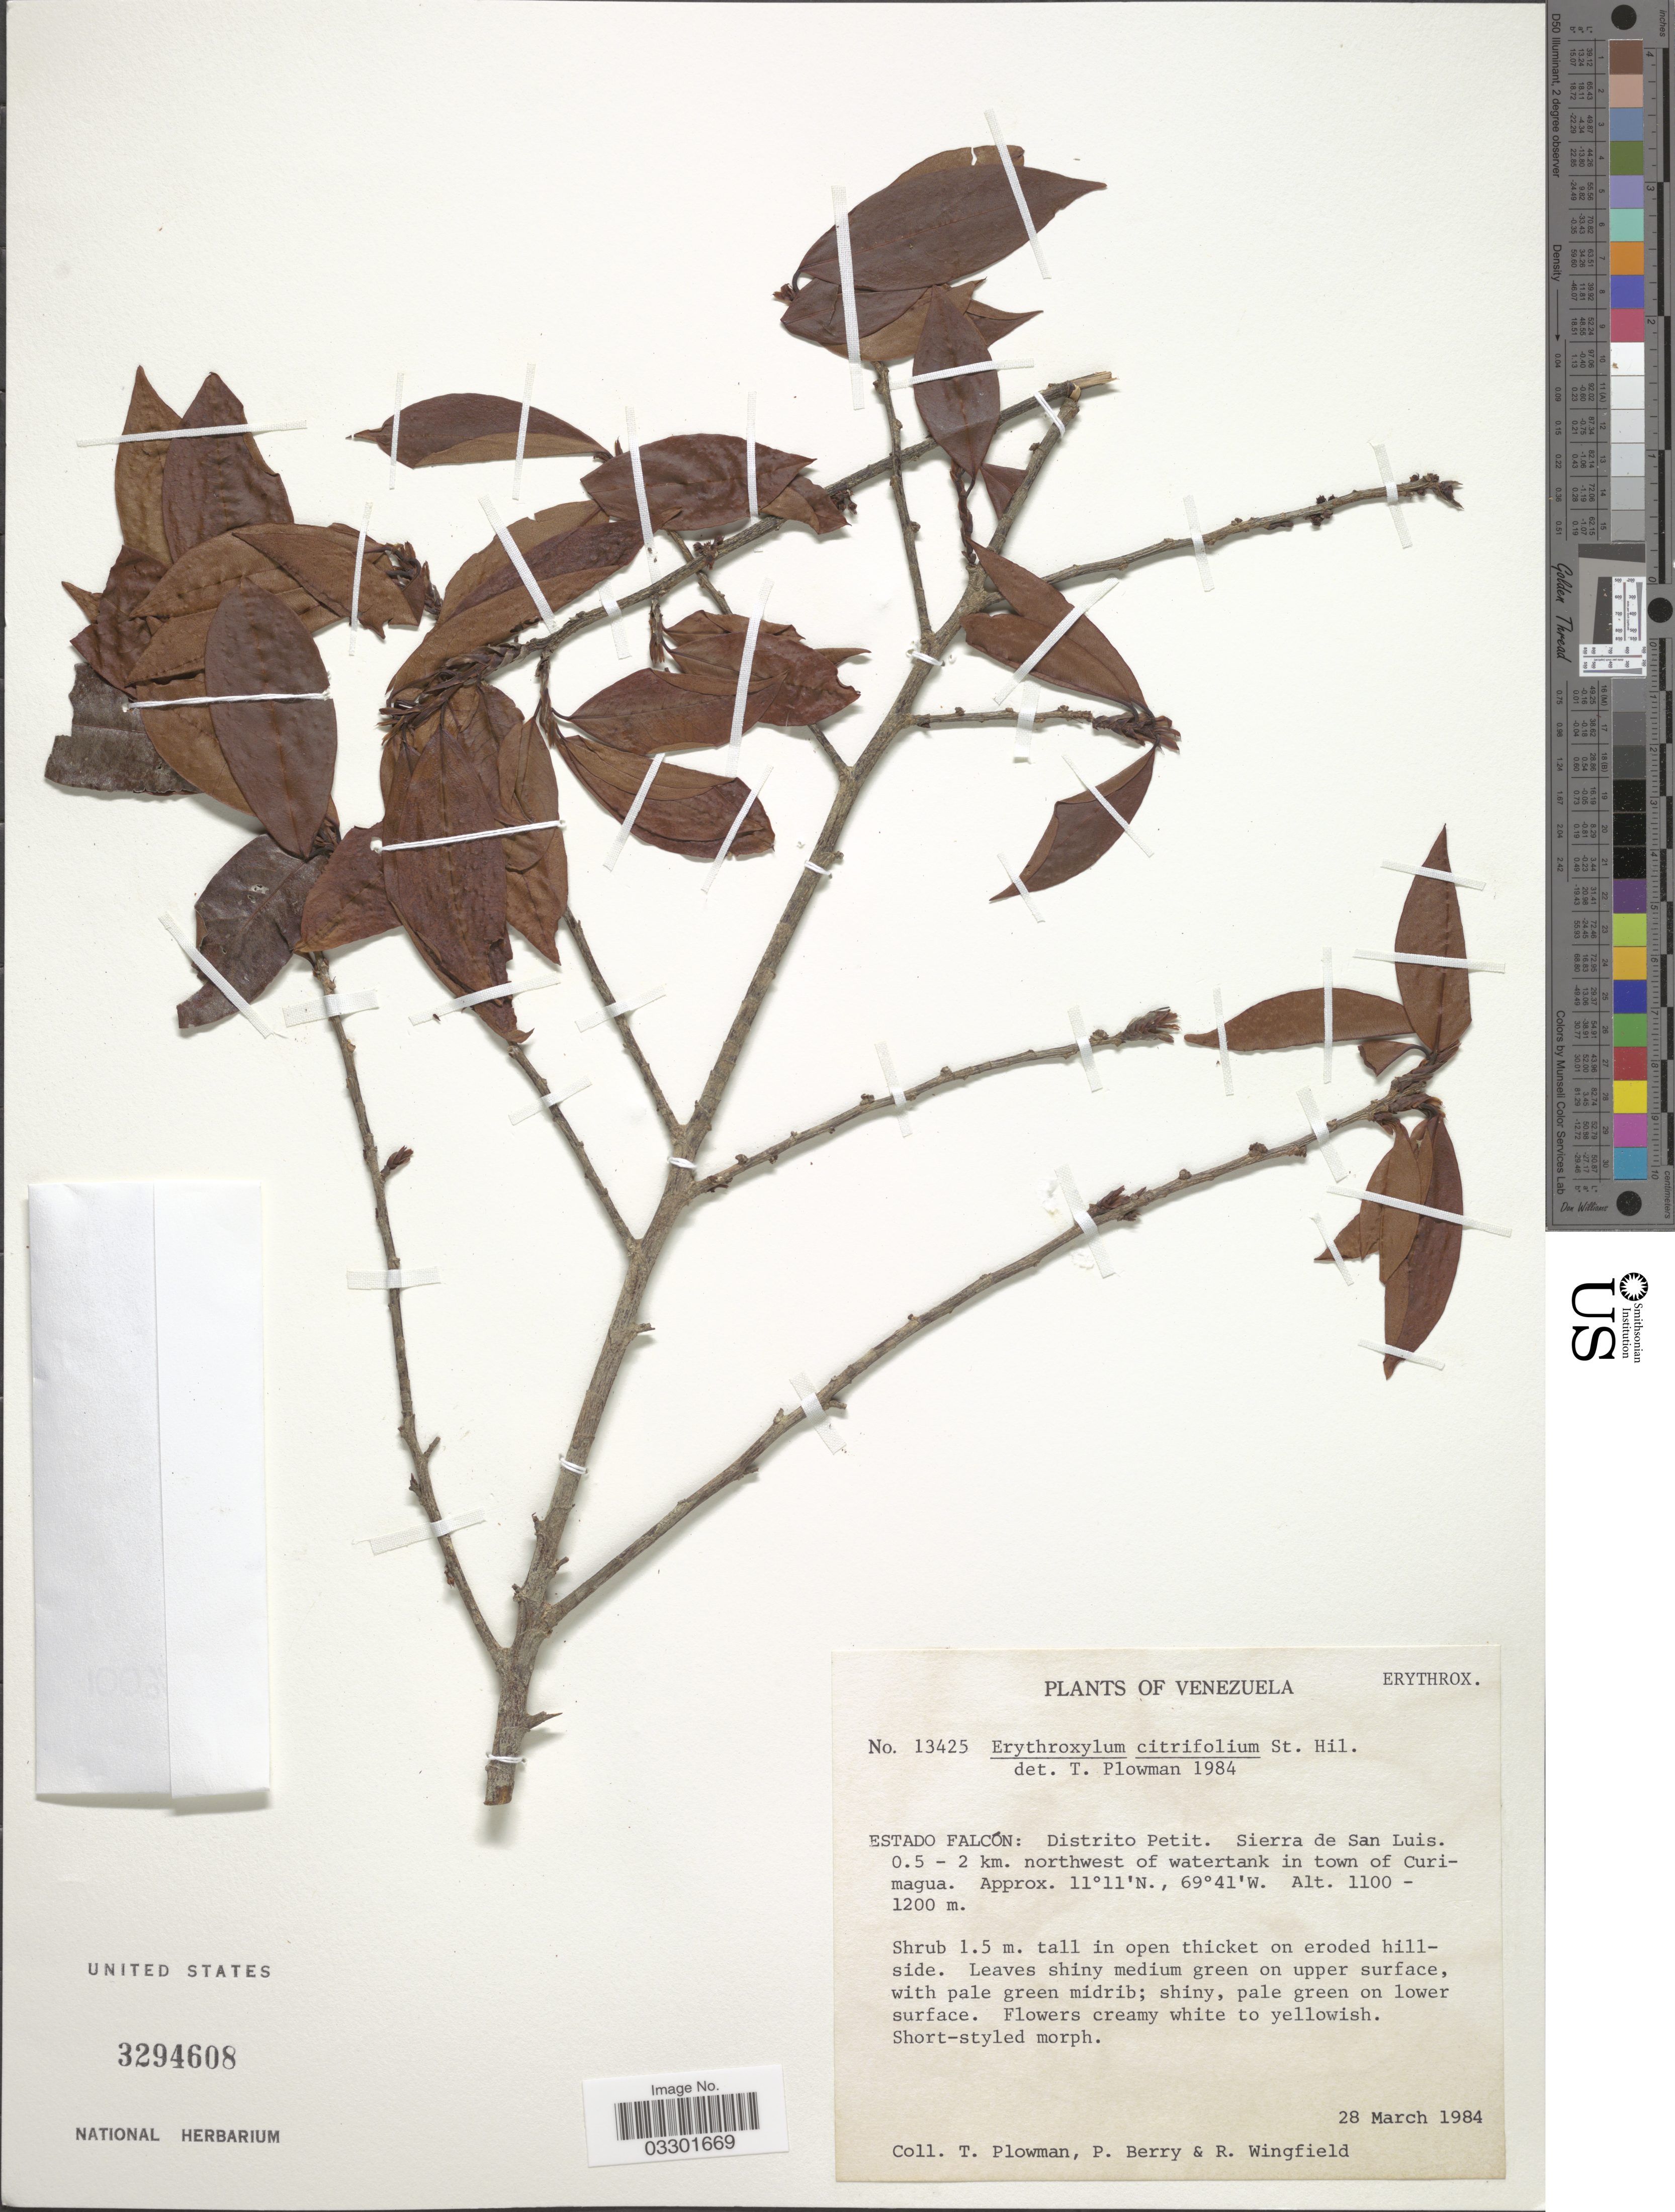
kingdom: Plantae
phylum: Tracheophyta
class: Magnoliopsida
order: Malpighiales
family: Erythroxylaceae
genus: Erythroxylum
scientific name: Erythroxylum citrifolium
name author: A. St.-Hil.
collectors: T. Plowman, P. Berry & R. Wingfield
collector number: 13425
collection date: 1984-03-28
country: Venezuela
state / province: Falcón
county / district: Petit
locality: Distrito Petit. Sierra de San Luis. 0.5 - 2 km. northwest of watertank in town of Curimagua.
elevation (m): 1100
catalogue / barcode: US 3294608